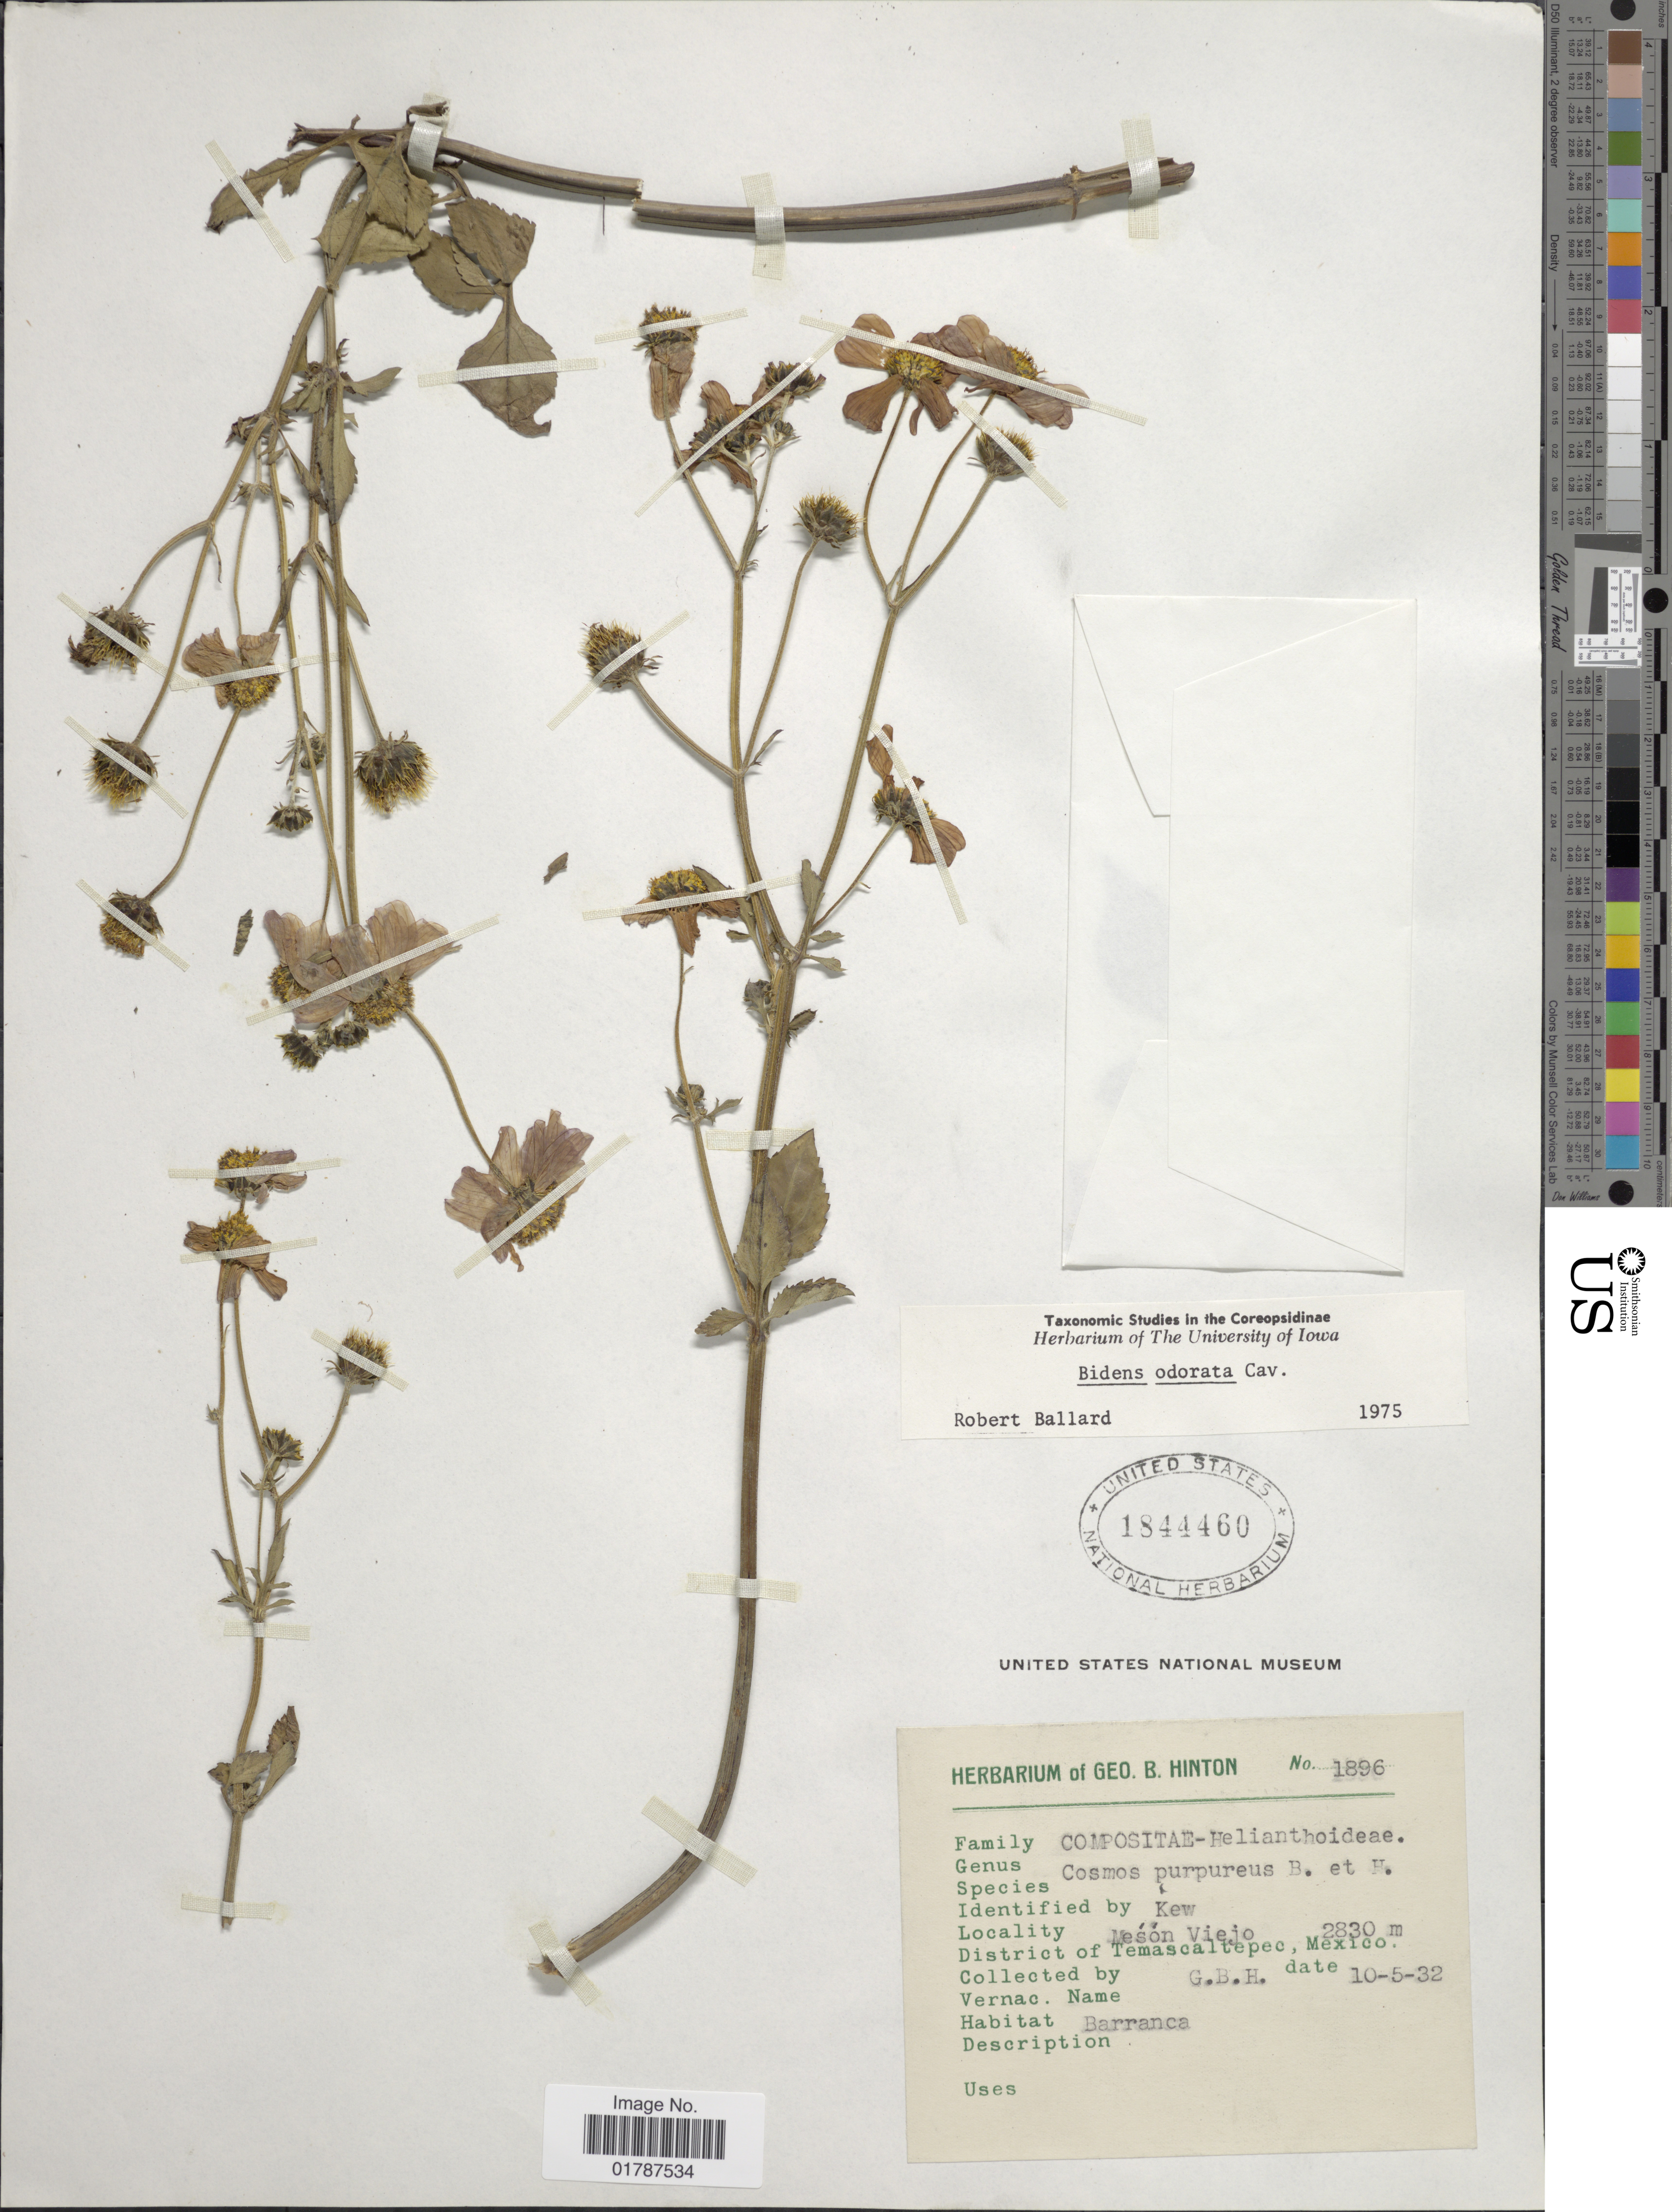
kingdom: Plantae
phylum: Tracheophyta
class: Magnoliopsida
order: Asterales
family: Asteraceae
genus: Bidens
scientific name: Bidens odorata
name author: Cav.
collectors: G. B. Hinton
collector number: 1896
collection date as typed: Transcribed d/m/y: 5/10/32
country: Mexico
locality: Meson Viejo, District of Temascaltepec, Mexico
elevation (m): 2830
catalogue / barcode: US 1844460